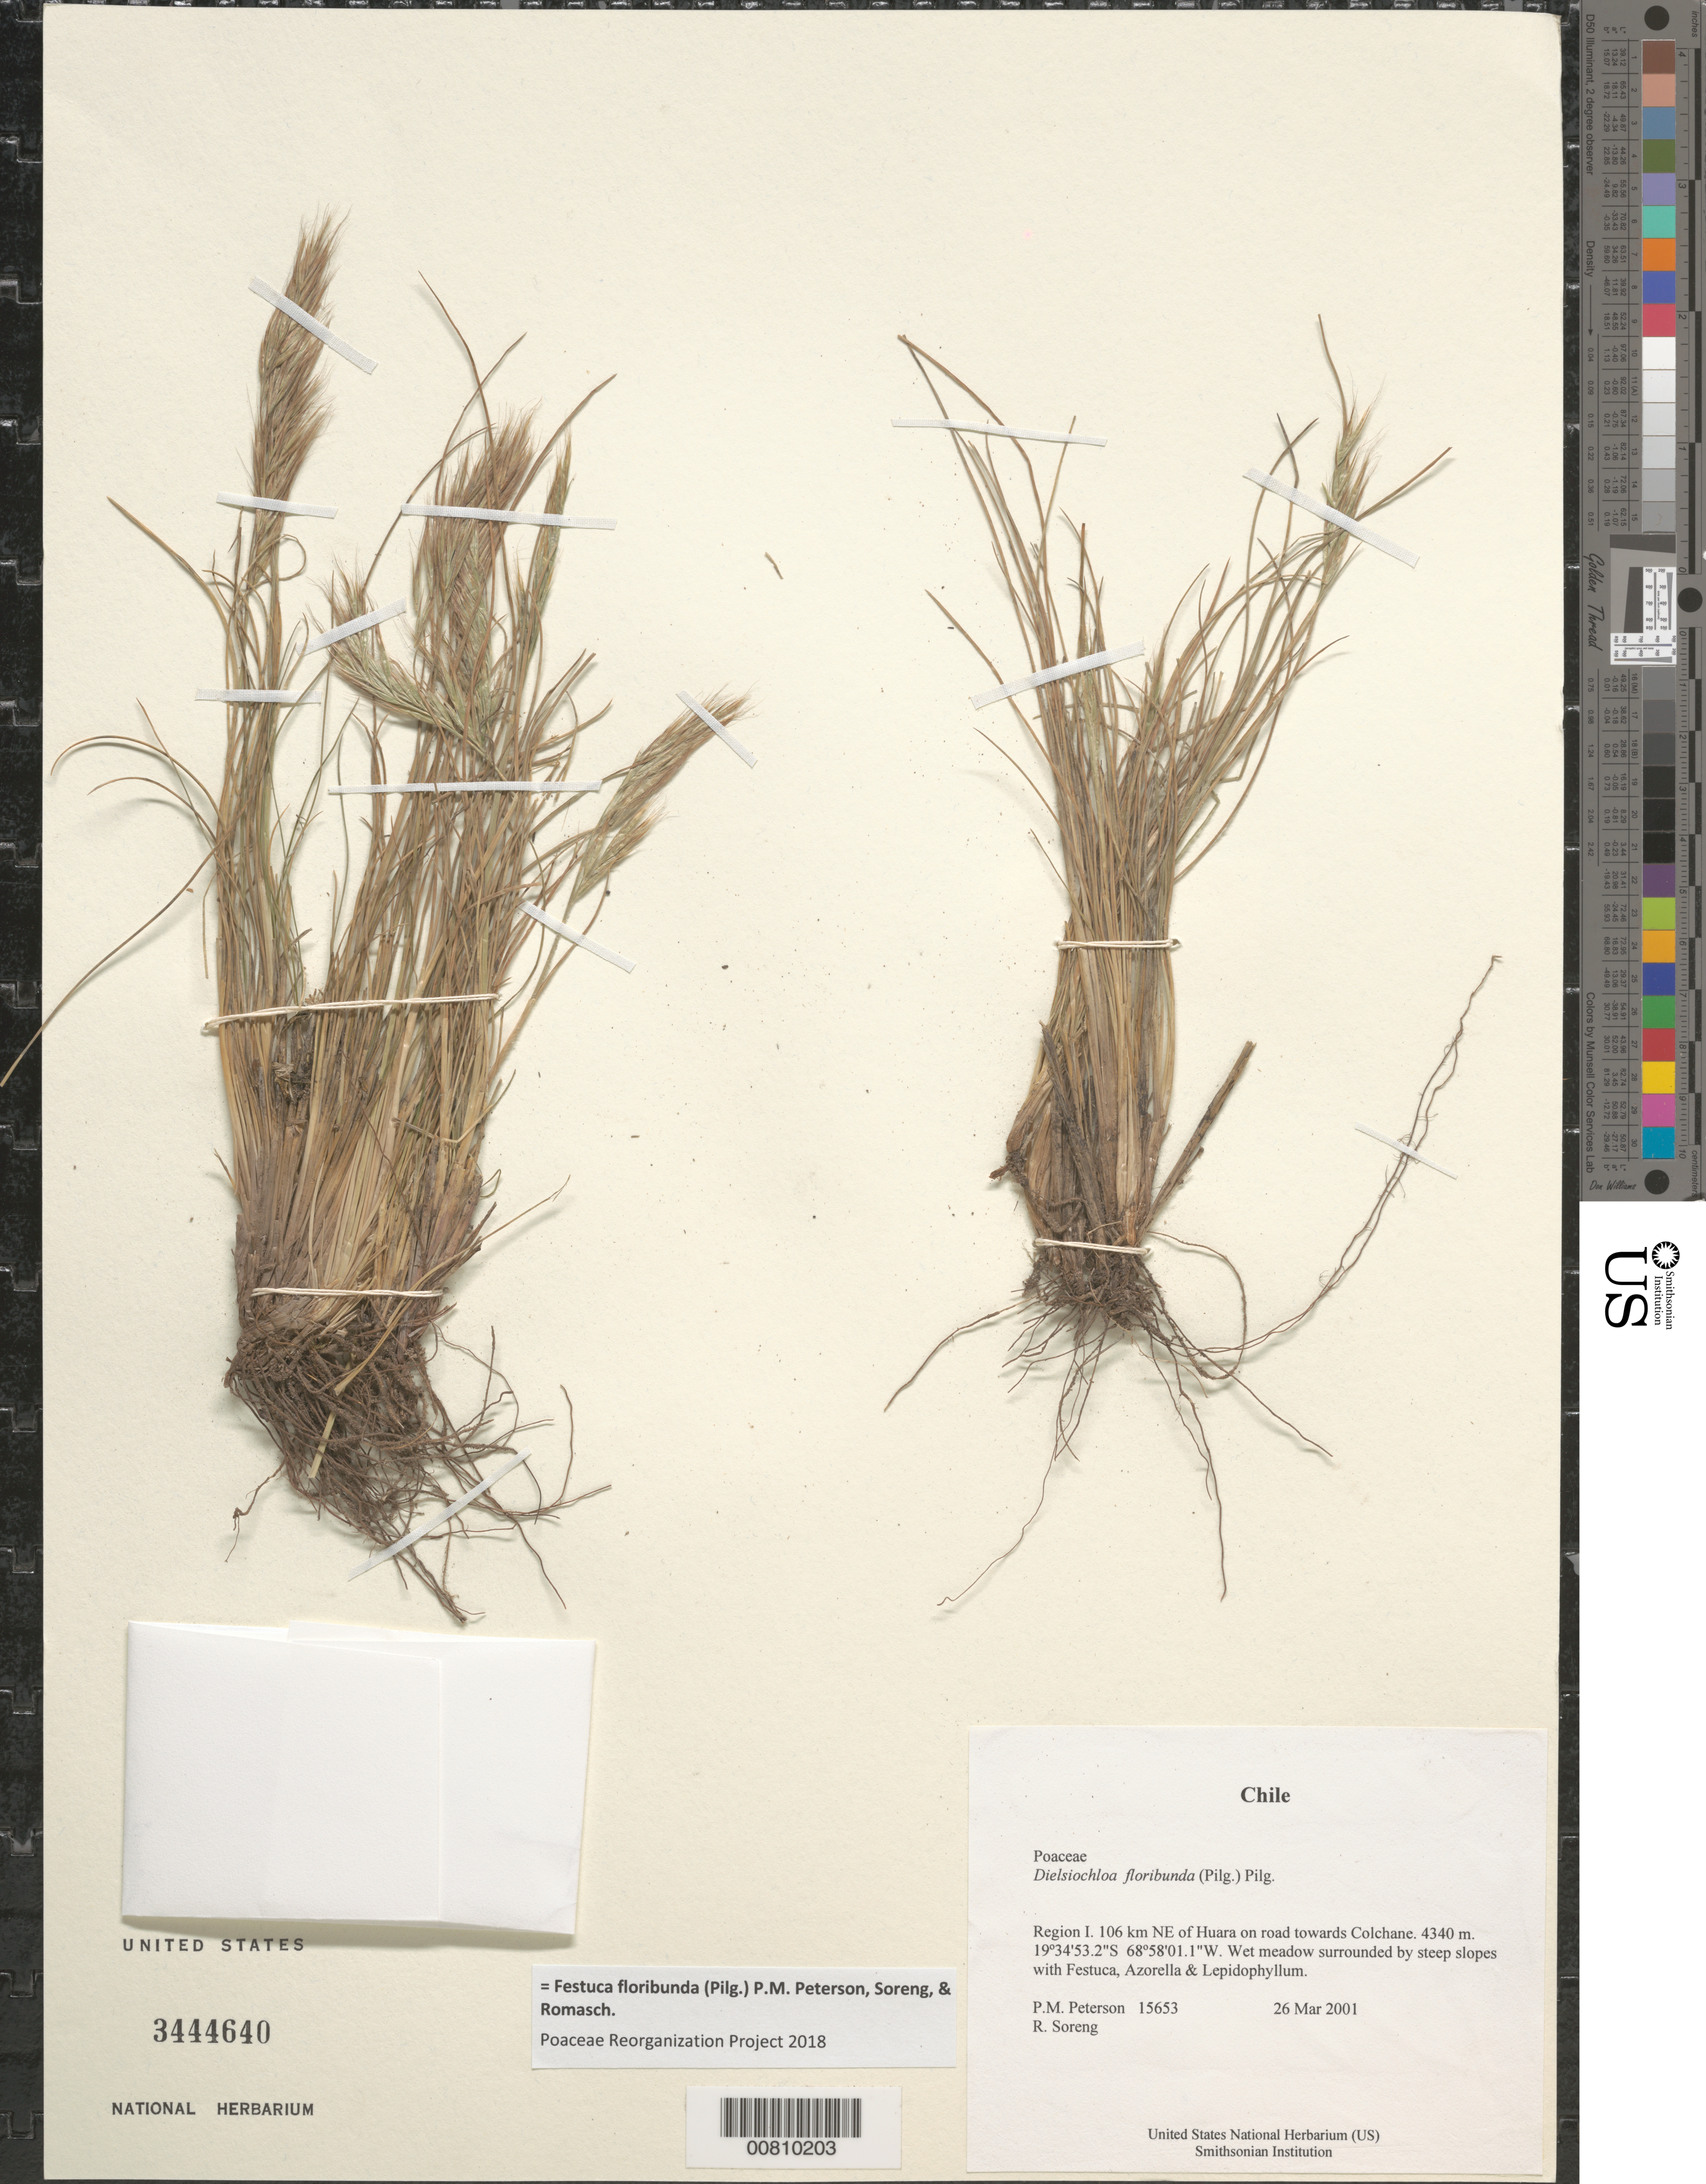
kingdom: Plantae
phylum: Tracheophyta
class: Liliopsida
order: Poales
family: Poaceae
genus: Festuca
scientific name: Festuca floribunda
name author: (Pilg.) P.M. Peterson et al.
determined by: Poaceae Reorganization Project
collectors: P. M. Peterson & R. J. Soreng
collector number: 15653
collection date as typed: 26 Mar 2001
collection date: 2001-03-26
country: Chile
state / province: Tarapacá (I)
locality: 106 km NE of Huara on road towards Colchane.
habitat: Wet meadow surrounded by steep slopes with Festuca, Azorella & Lepidophyllum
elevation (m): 4340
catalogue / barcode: US 3444640